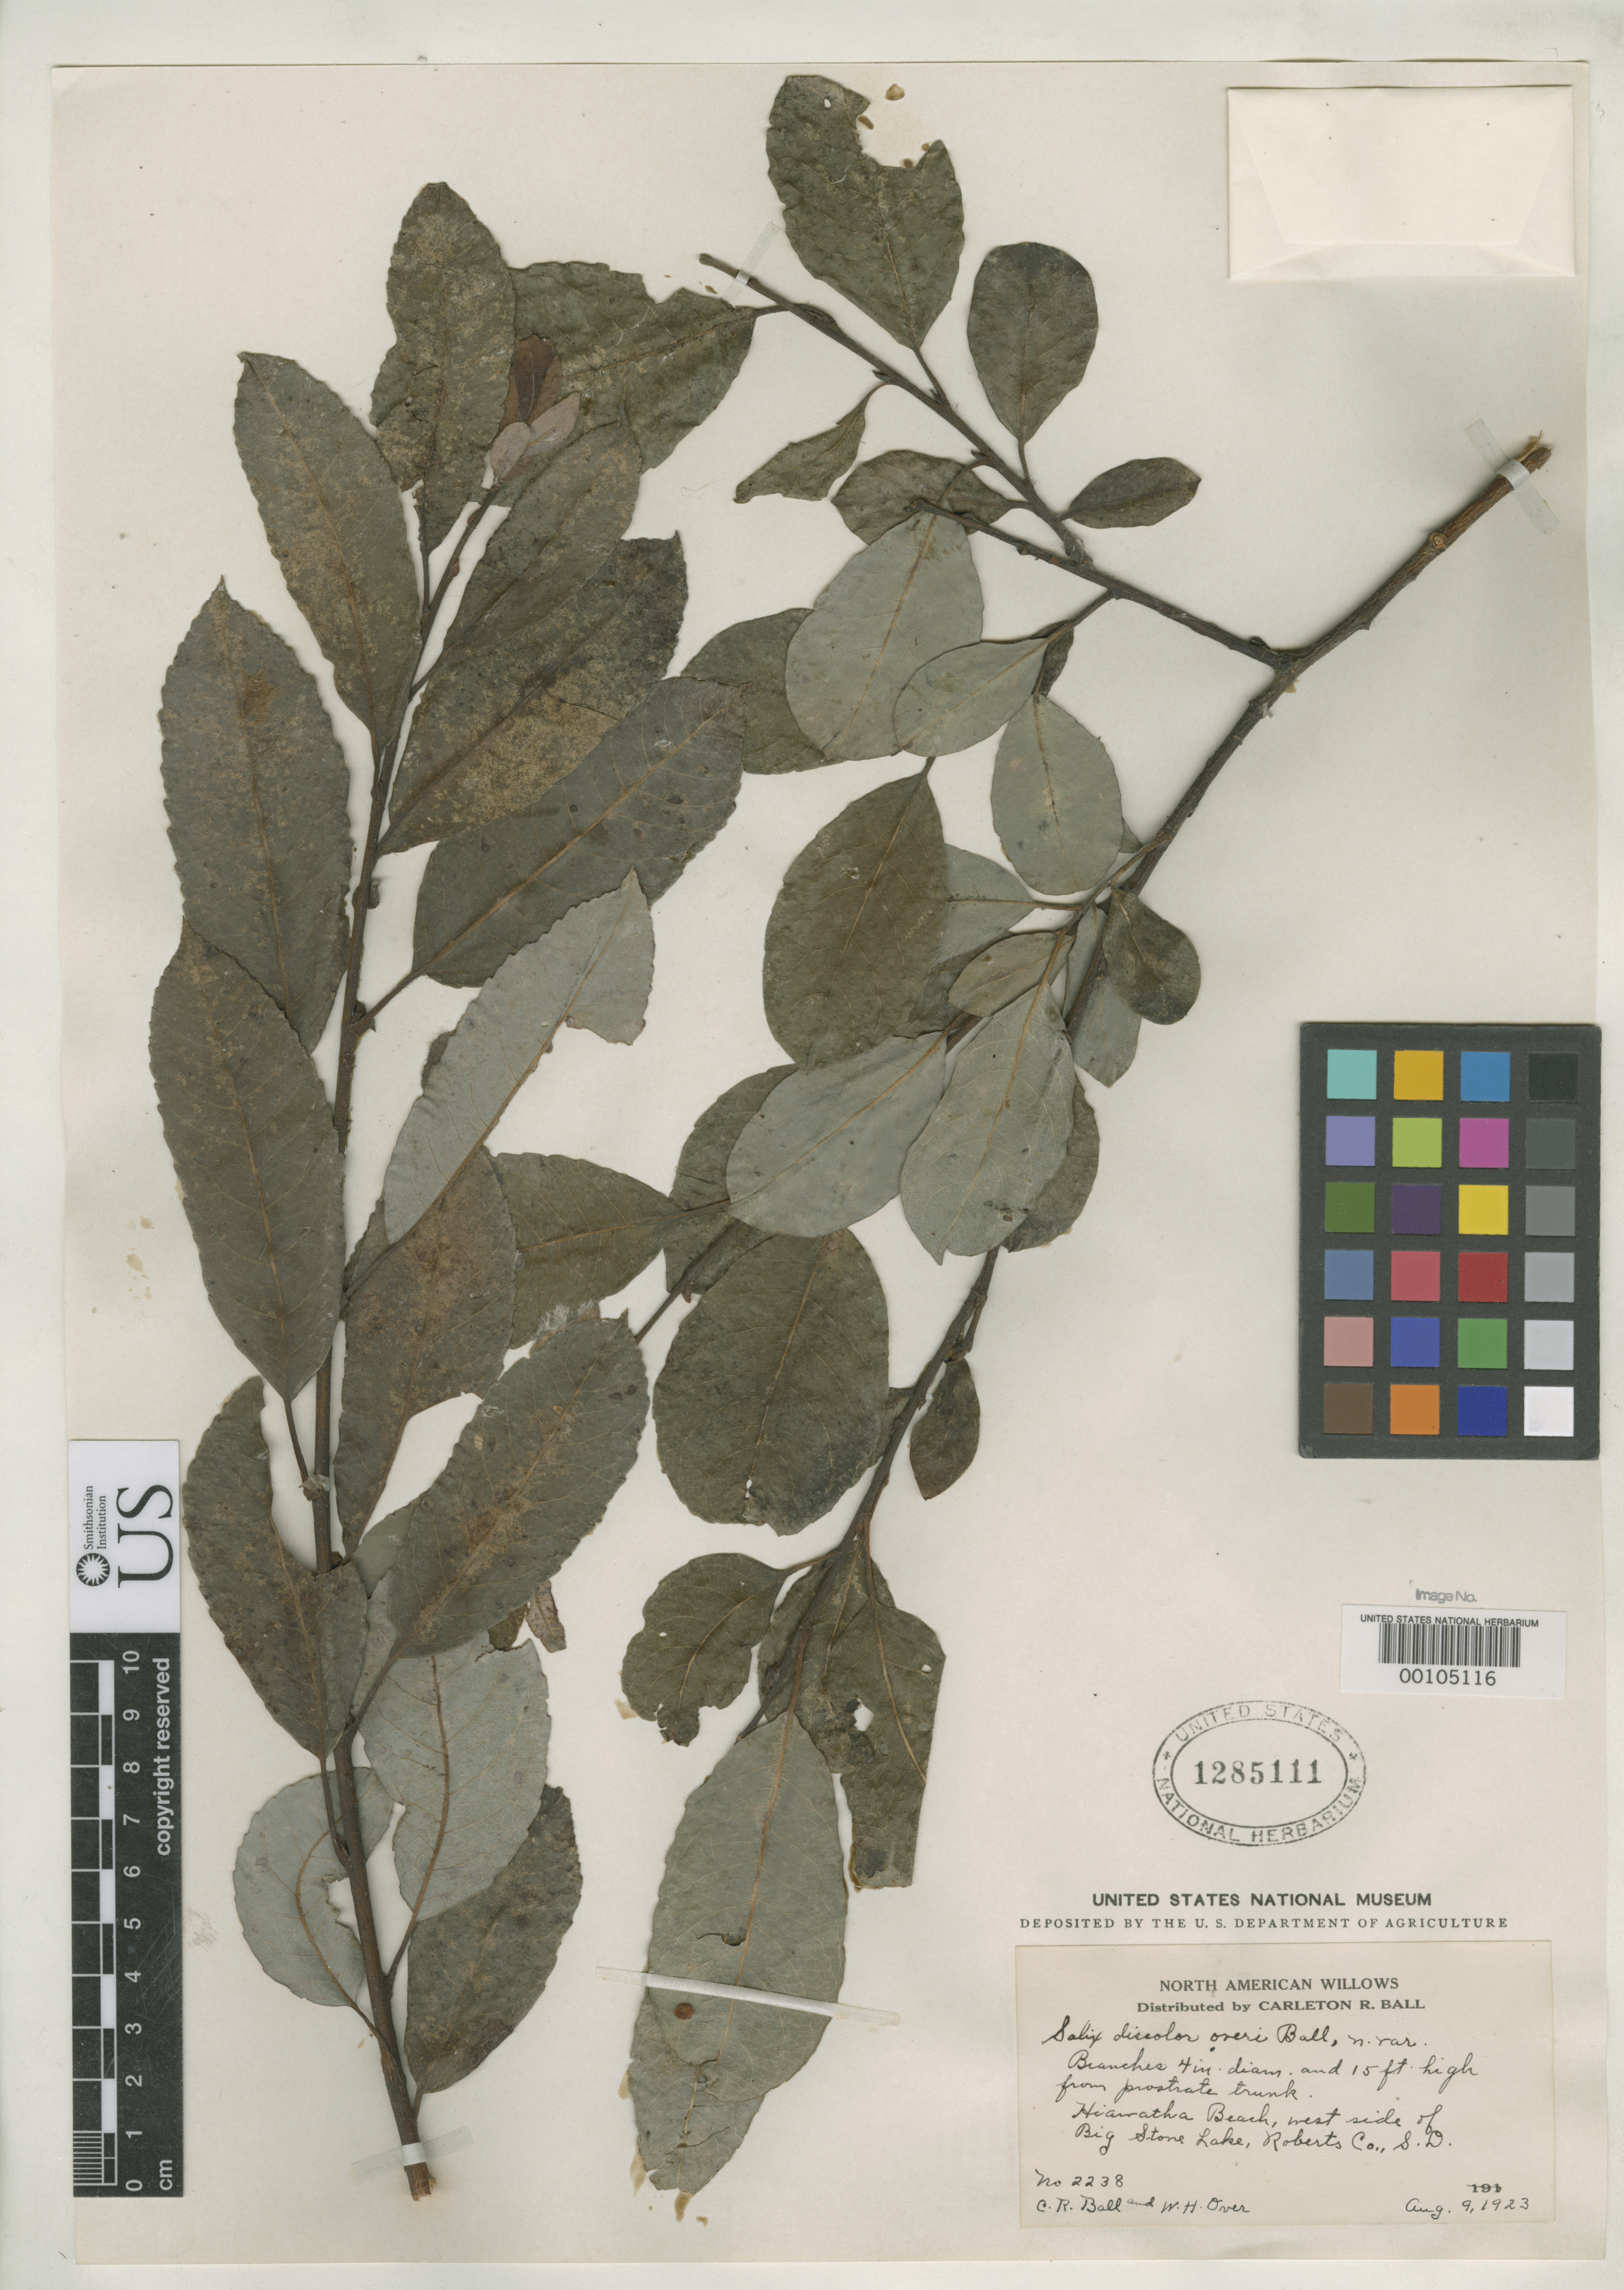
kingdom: Plantae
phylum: Tracheophyta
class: Magnoliopsida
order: Malpighiales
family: Salicaceae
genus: Salix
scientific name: Salix discolor var. overi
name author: C.R. Ball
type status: Syntype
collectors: C. R. Ball & W. Over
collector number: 2238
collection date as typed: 09 Aug 1923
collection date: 1923-08-09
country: United States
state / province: South Dakota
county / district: Roberts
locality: Hiawatha Beach, Big Stone Lake.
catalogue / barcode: US 1285111